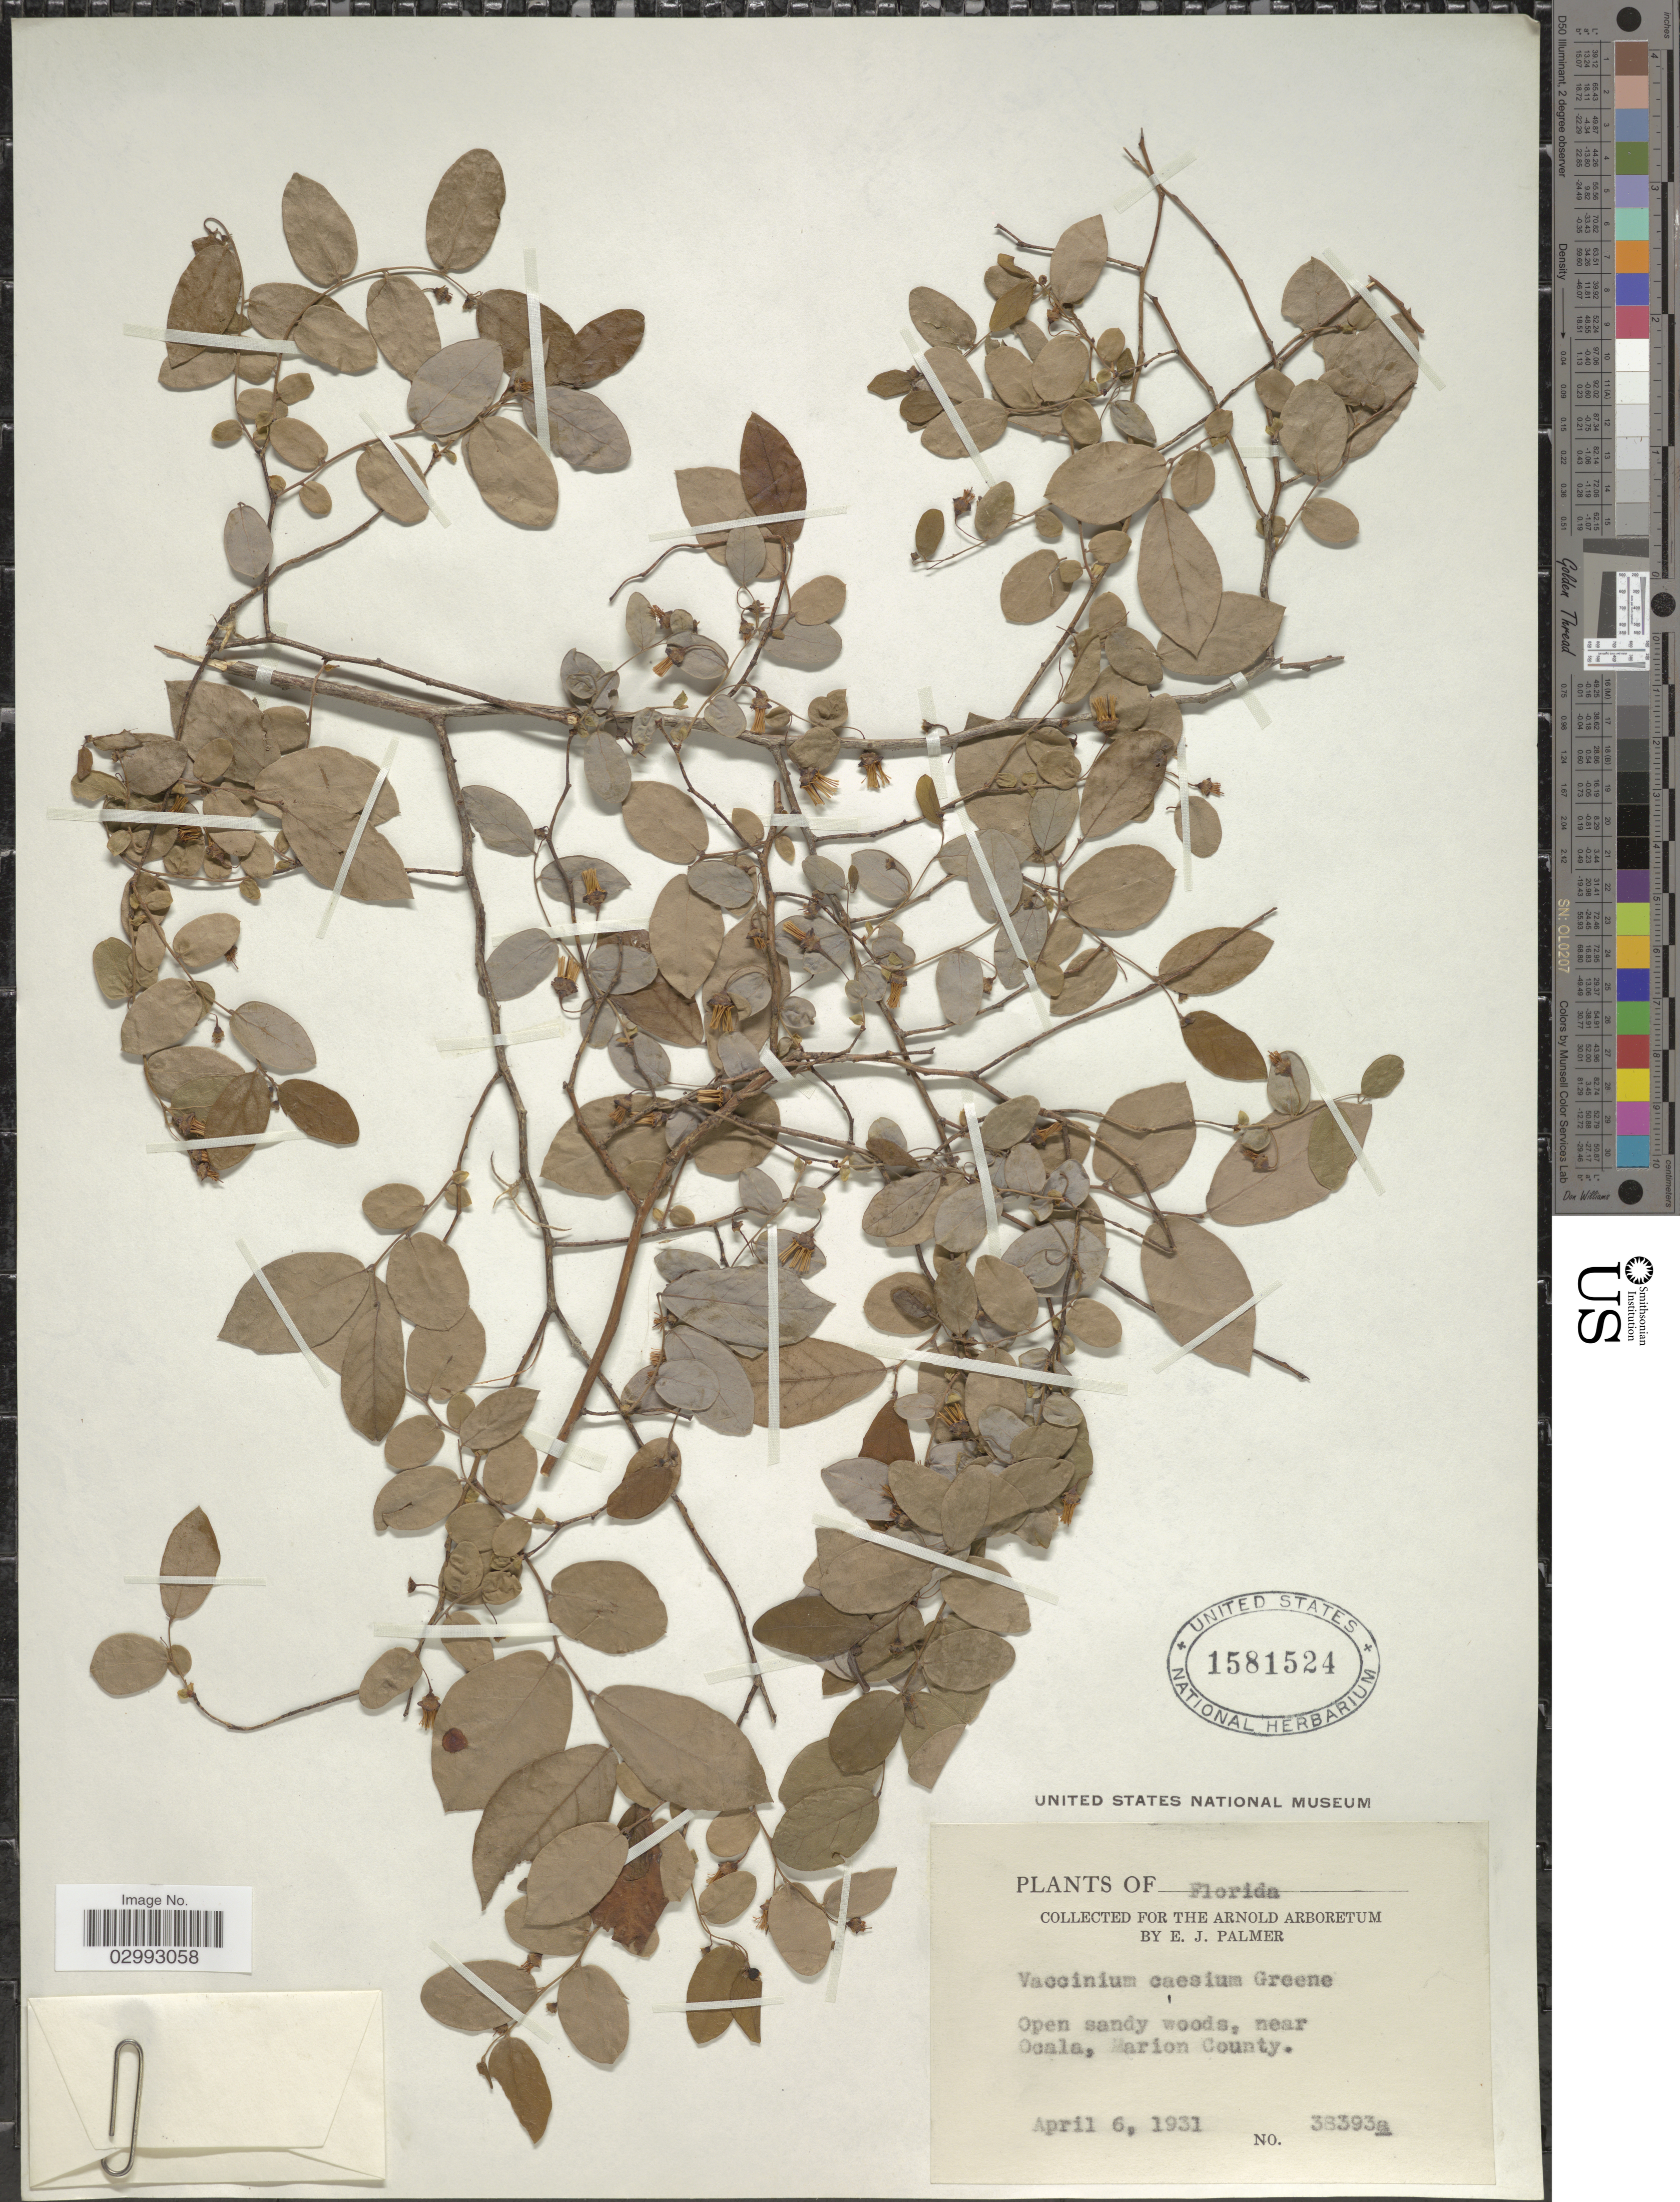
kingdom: Plantae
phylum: Tracheophyta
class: Magnoliopsida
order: Ericales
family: Ericaceae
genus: Polycodium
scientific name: Polycodium caesium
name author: (Greene) Greene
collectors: E. J. Palmer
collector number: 38393a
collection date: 1931-04-06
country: United States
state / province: Florida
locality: Near Ocala, Marion County.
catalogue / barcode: US 1581524